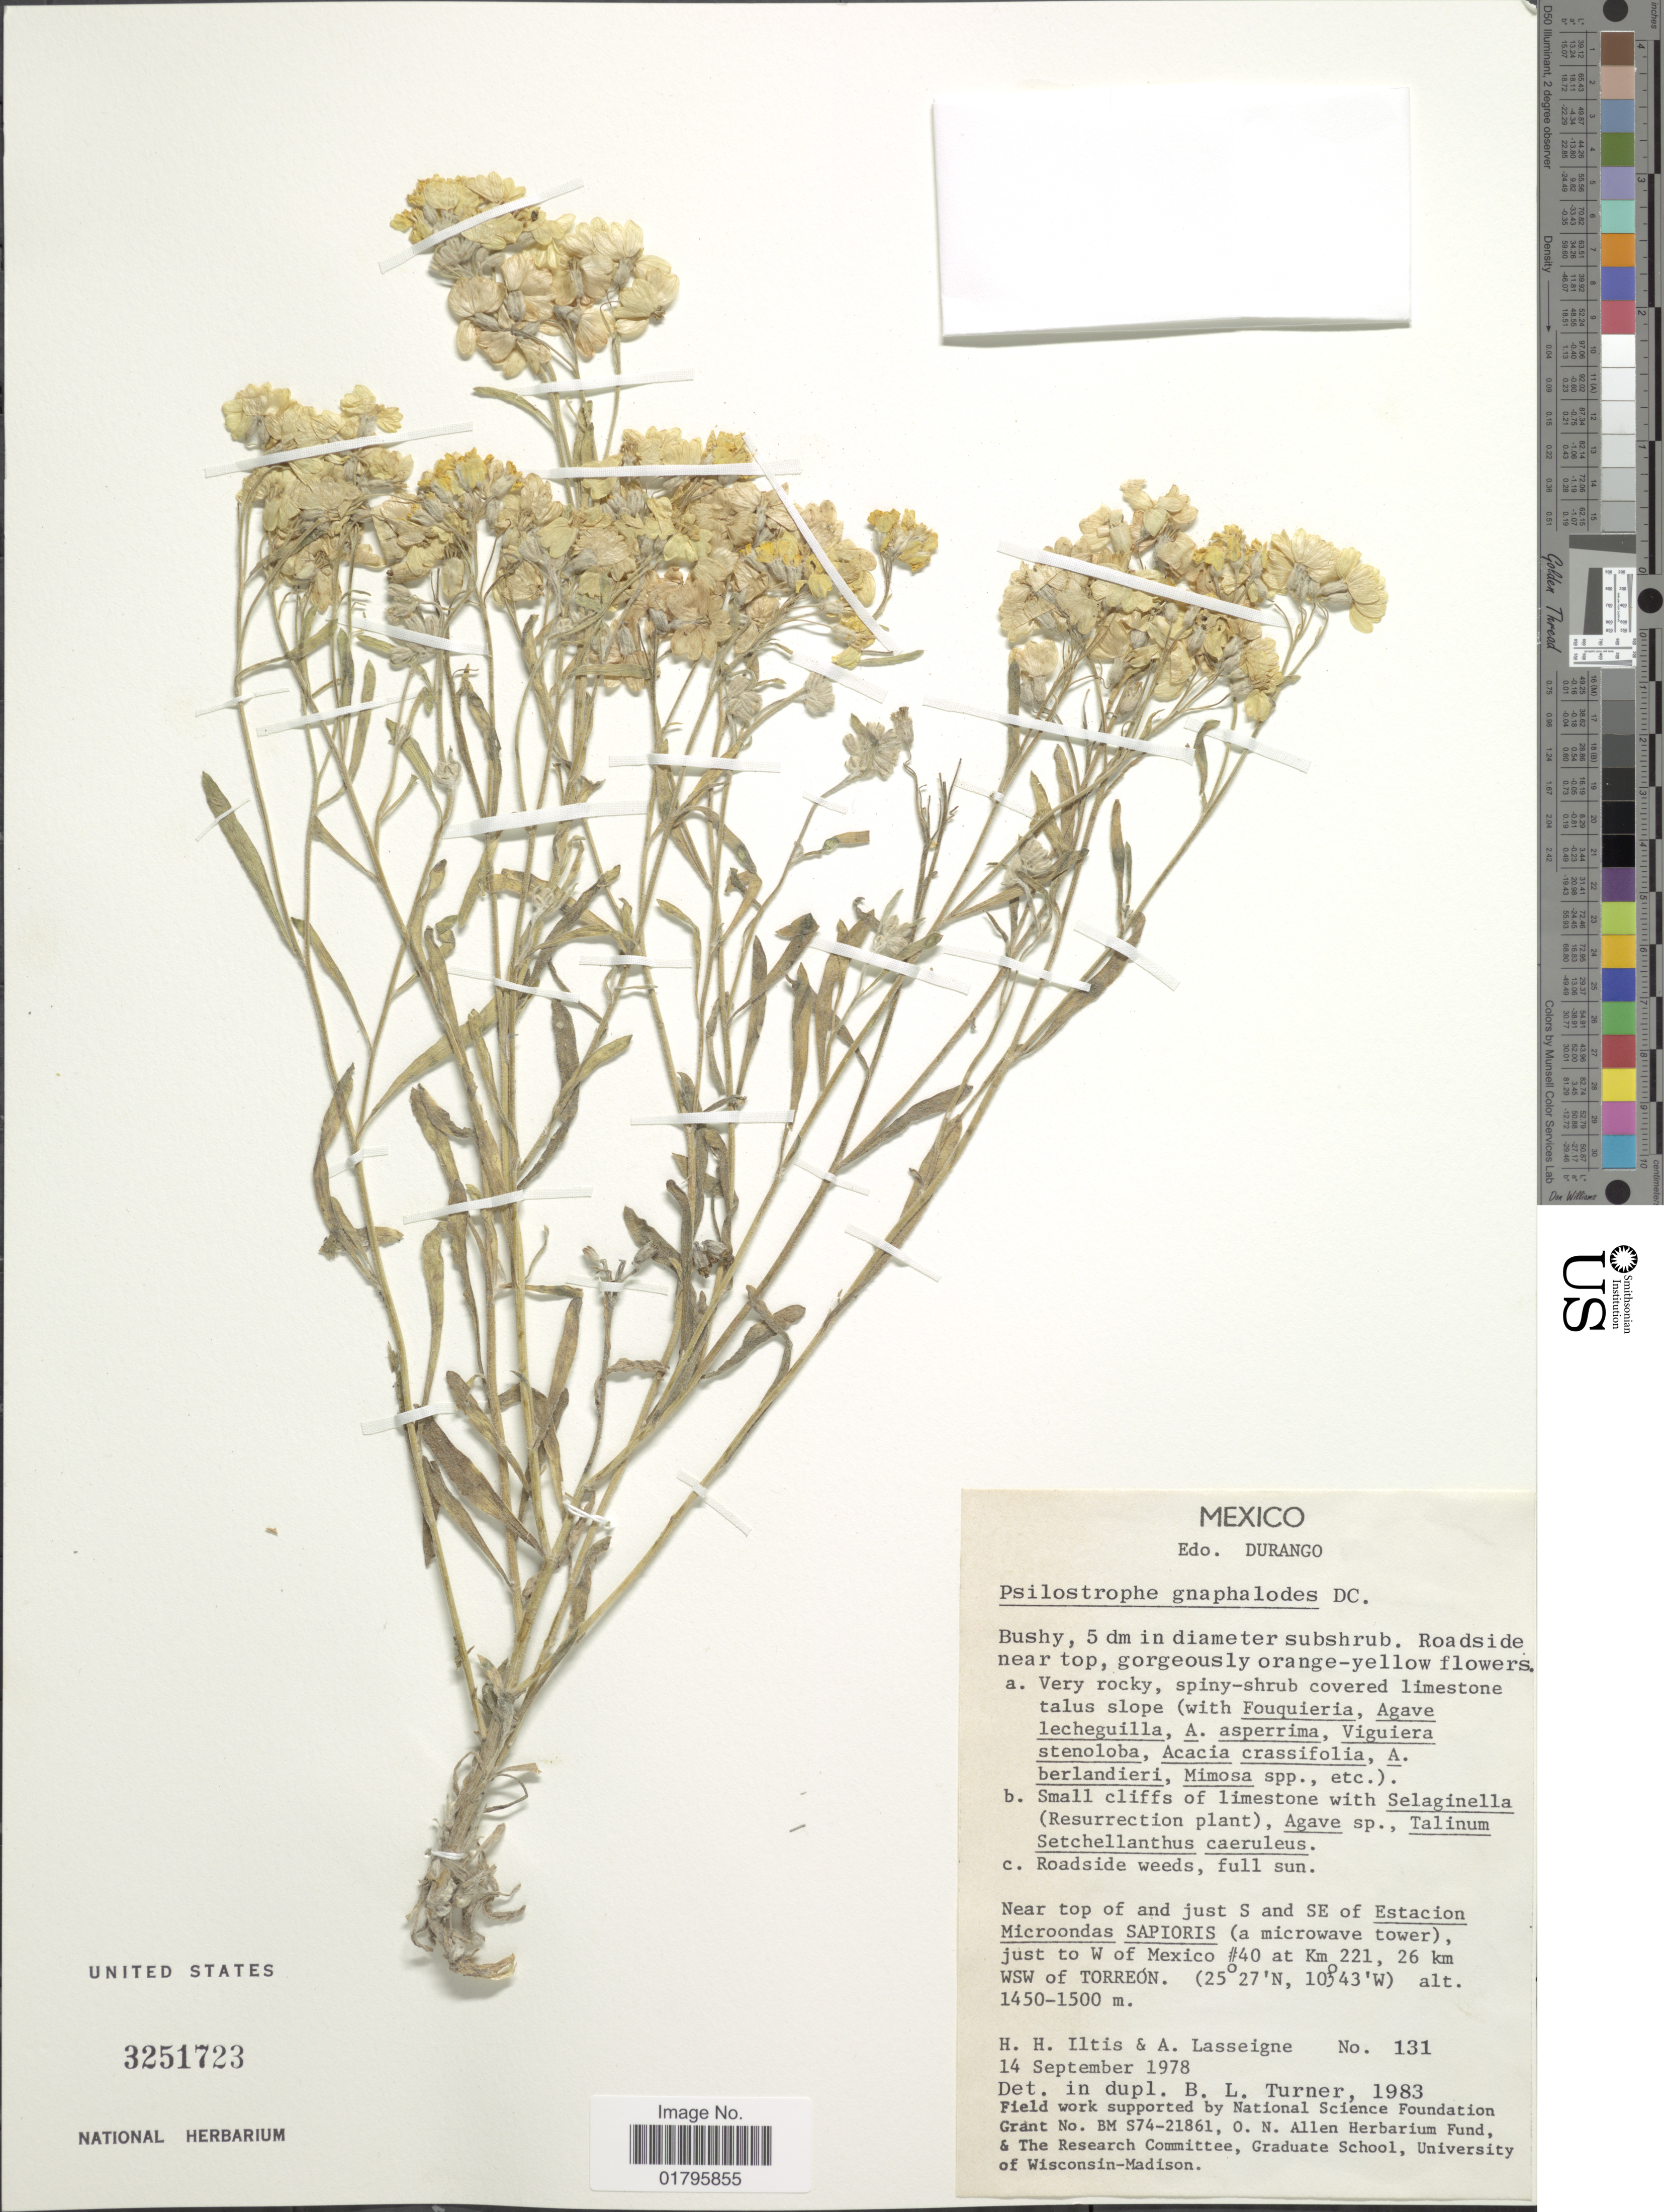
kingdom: Plantae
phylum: Tracheophyta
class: Magnoliopsida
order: Asterales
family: Asteraceae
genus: Psilostrophe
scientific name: Psilostrophe gnaphaloides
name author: DC.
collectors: H. H. Iltis & A. Lasseigne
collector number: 131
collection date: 1978-09-14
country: Mexico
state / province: Durango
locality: Edo. Durango. Near top of and just S and SE of Estacion Microondas Sapioris (a microwave tower), just to W of Mexcico) #40 at Km 221,26 km WSW of Torreon.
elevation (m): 1450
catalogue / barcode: US 3251723